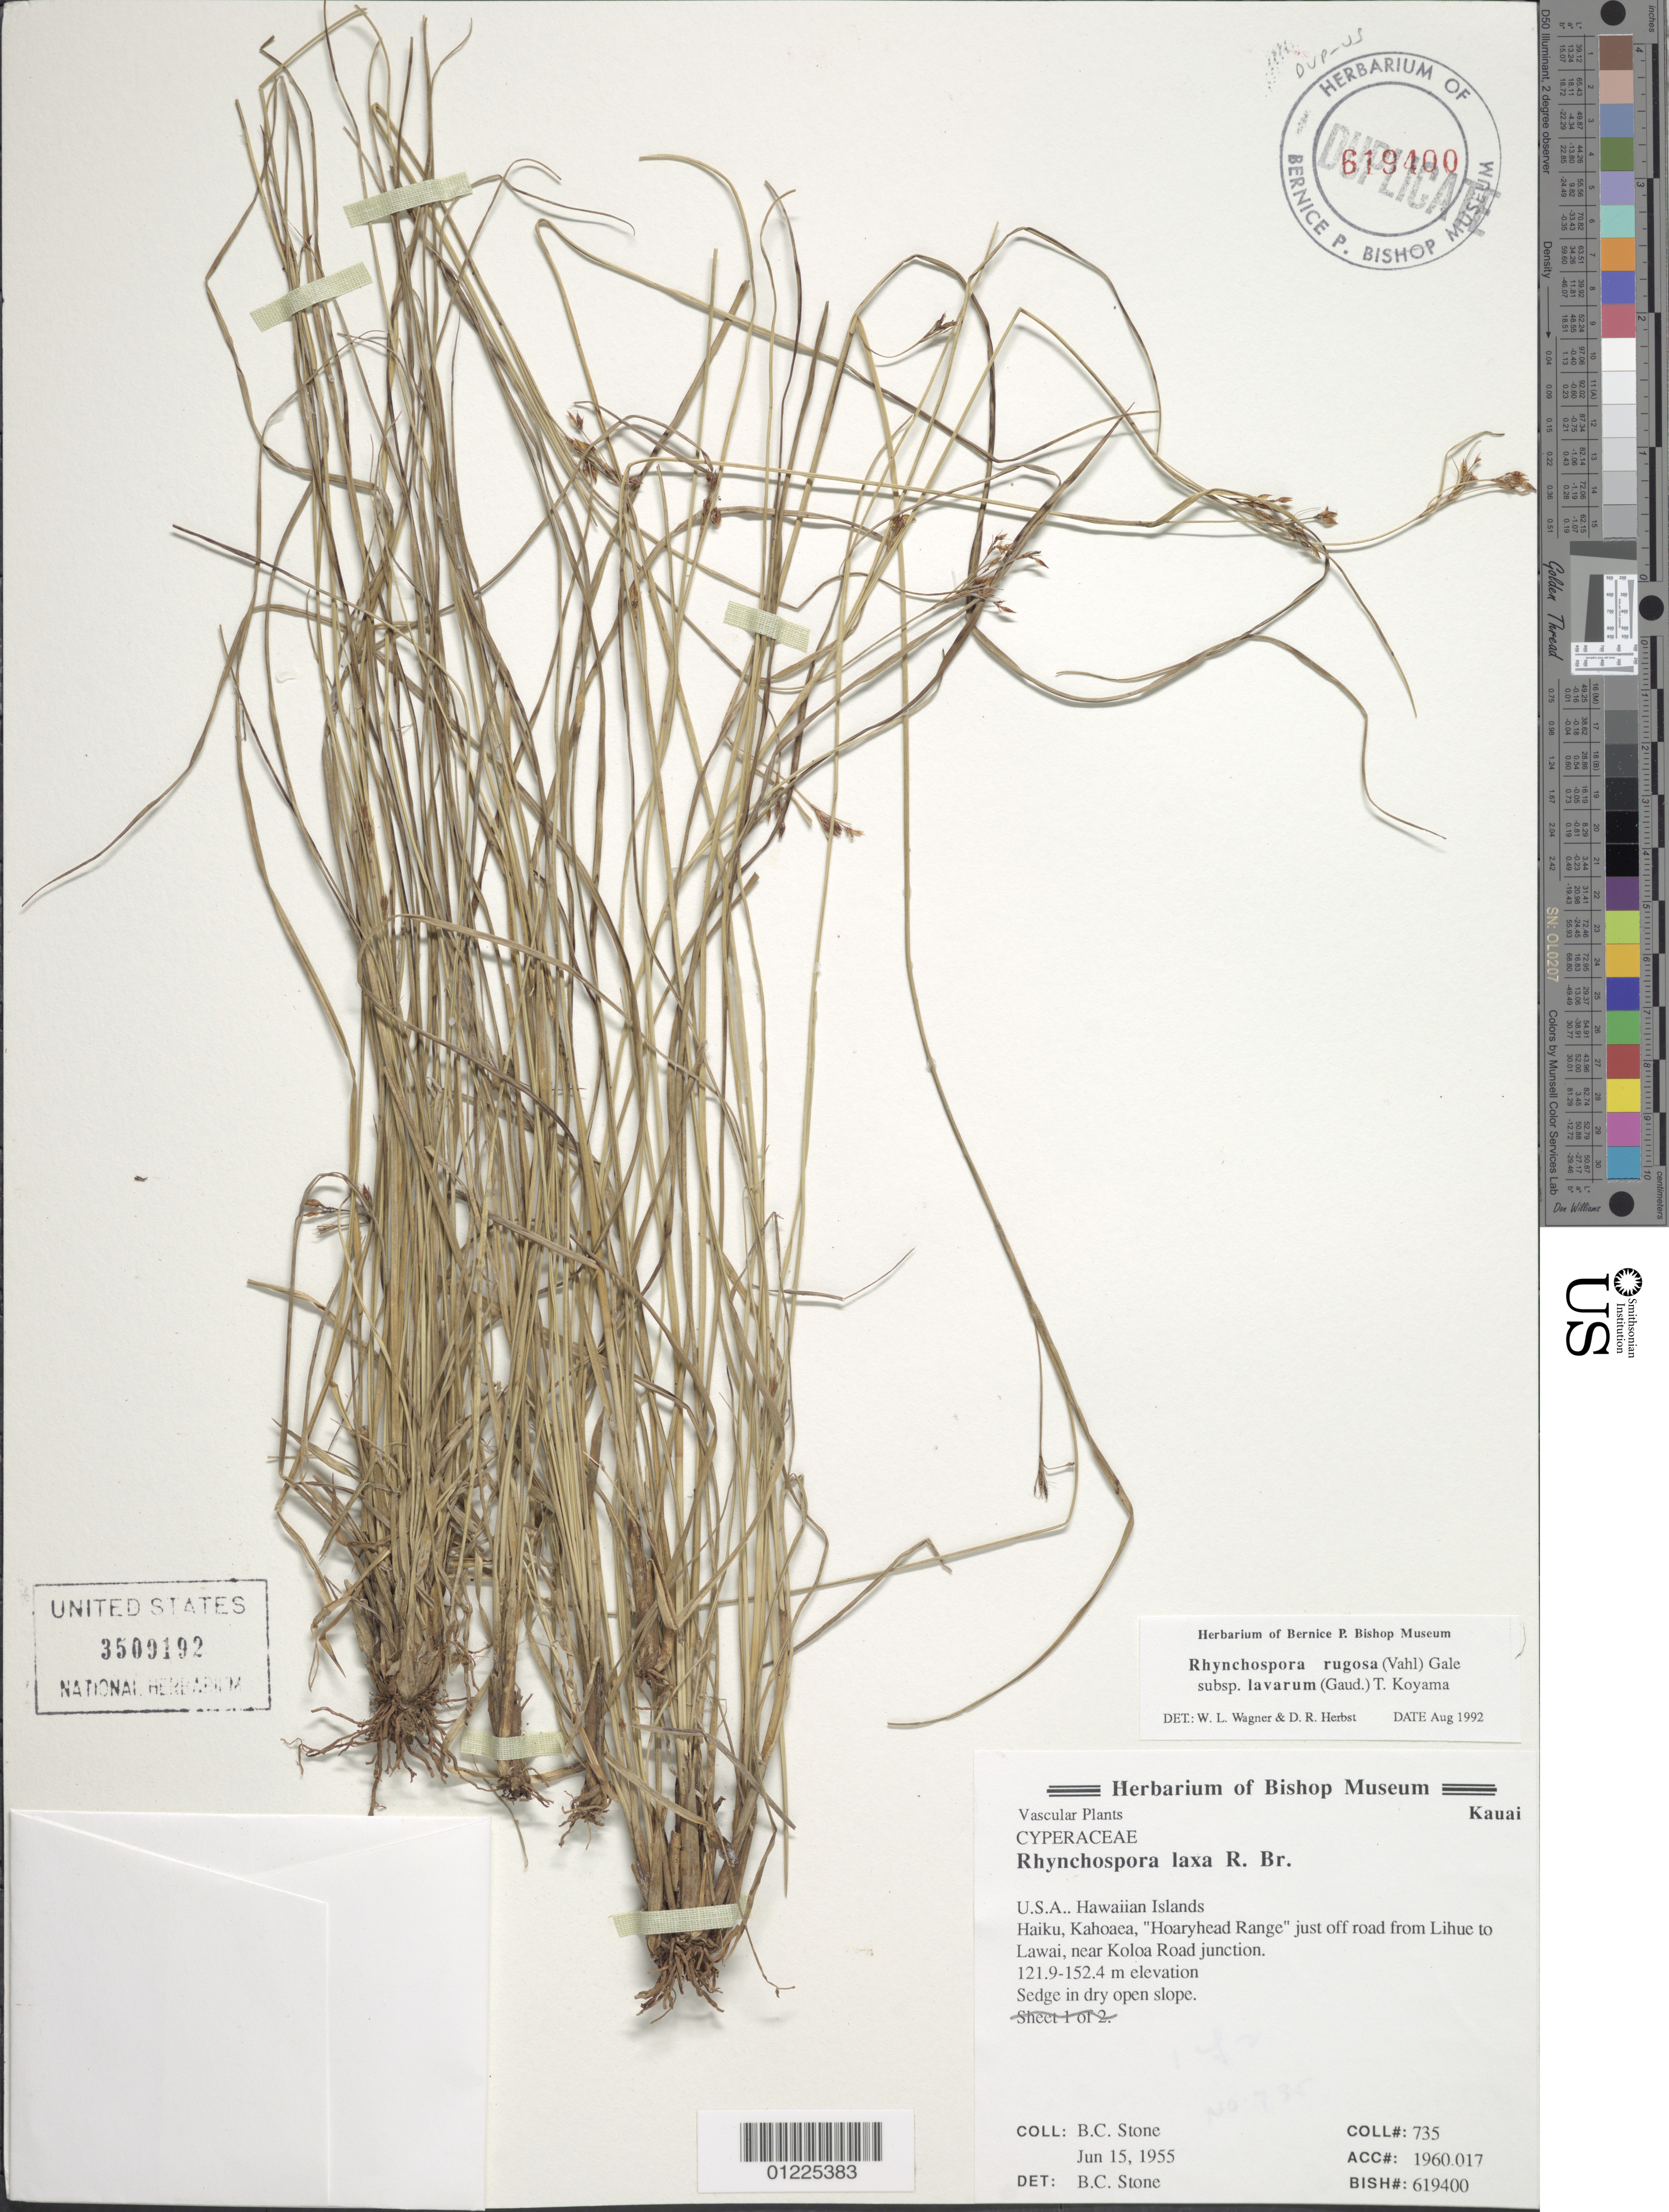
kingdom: Plantae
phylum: Tracheophyta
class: Liliopsida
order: Poales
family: Cyperaceae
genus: Rhynchospora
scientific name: Rhynchospora rugosa subsp. lavarum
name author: (Gaudich.) T. Koyama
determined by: Wagner, W. L.; Herbst, D. R.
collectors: B. C. Stone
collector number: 735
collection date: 1955-06-15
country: United States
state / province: Hawaii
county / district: Kaui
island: Kaua'i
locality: Haiku, Kahoaea, "Hoaryhead Range" just off road from Lihue to Lawai, near Koloa Road junction.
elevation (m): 121.9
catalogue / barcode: US 3509192